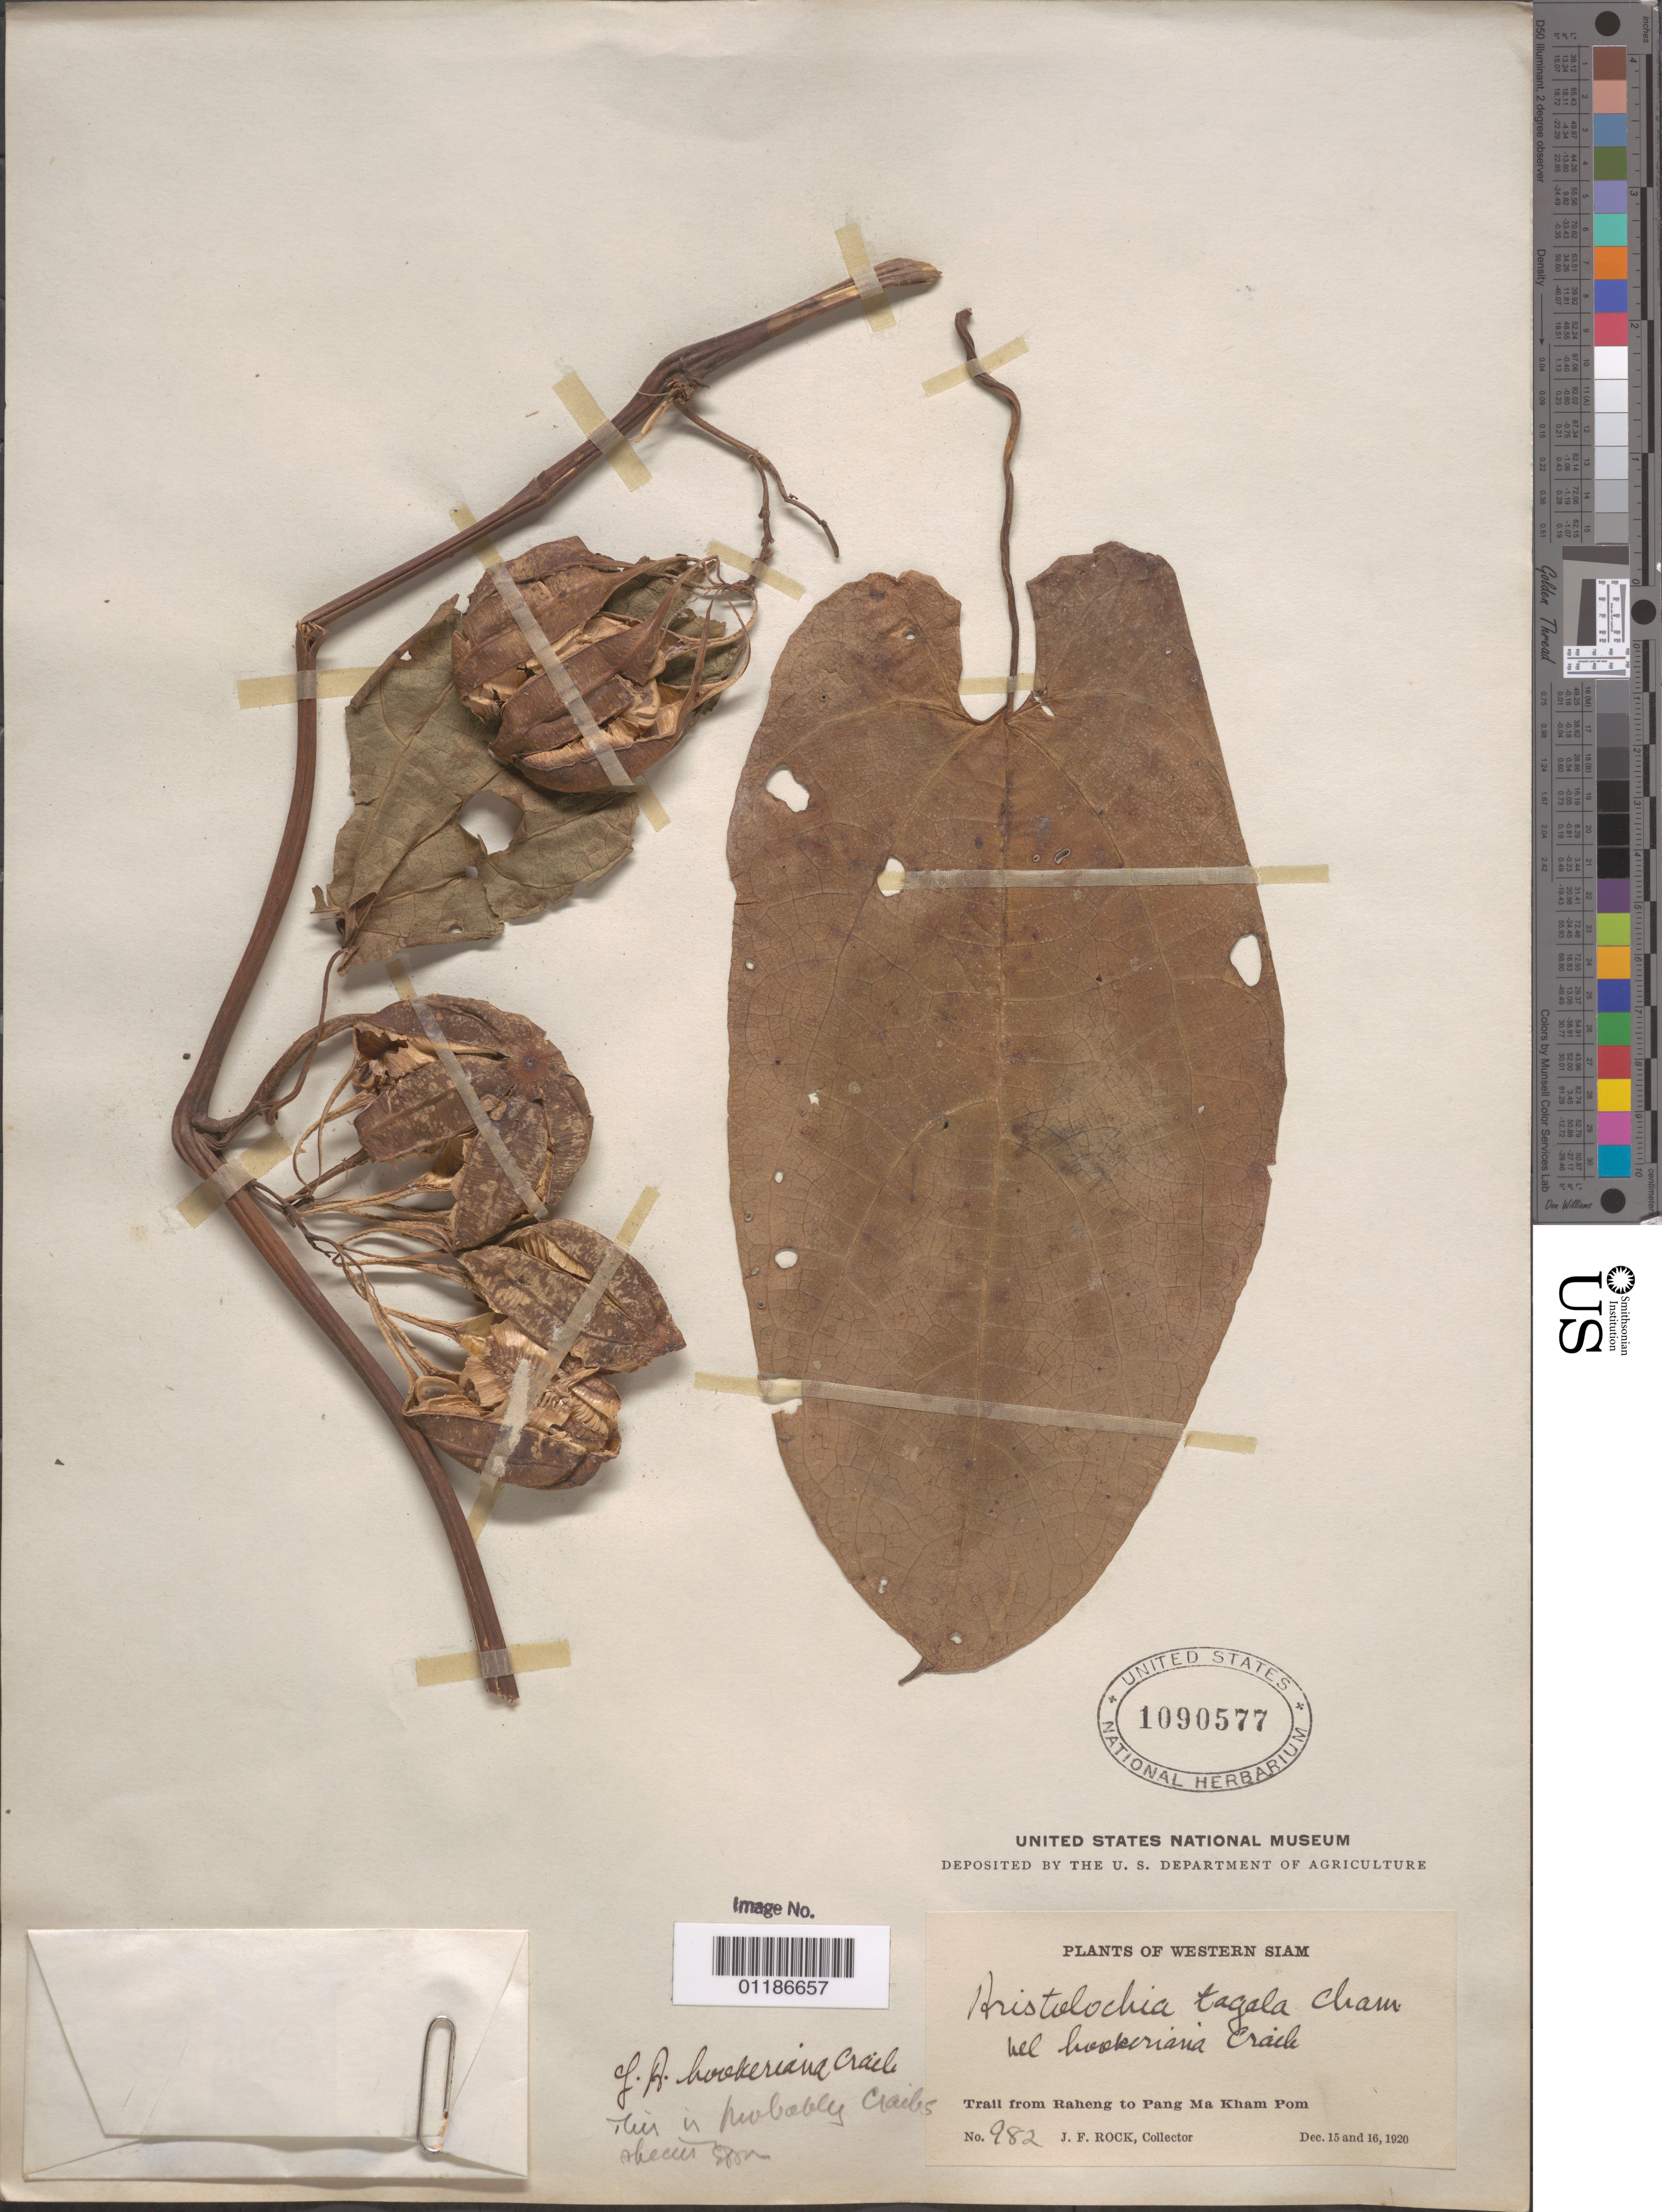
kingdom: Plantae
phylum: Tracheophyta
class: Magnoliopsida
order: Piperales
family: Aristolochiaceae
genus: Aristolochia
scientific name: Aristolochia tagala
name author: Cham.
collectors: J. F. Rock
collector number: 982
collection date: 1920-12-15/1920-12-16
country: Thailand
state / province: Tak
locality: Western Thailand. Trail from Raheng to Pang Ma Kham Pom.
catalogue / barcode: US 1090577